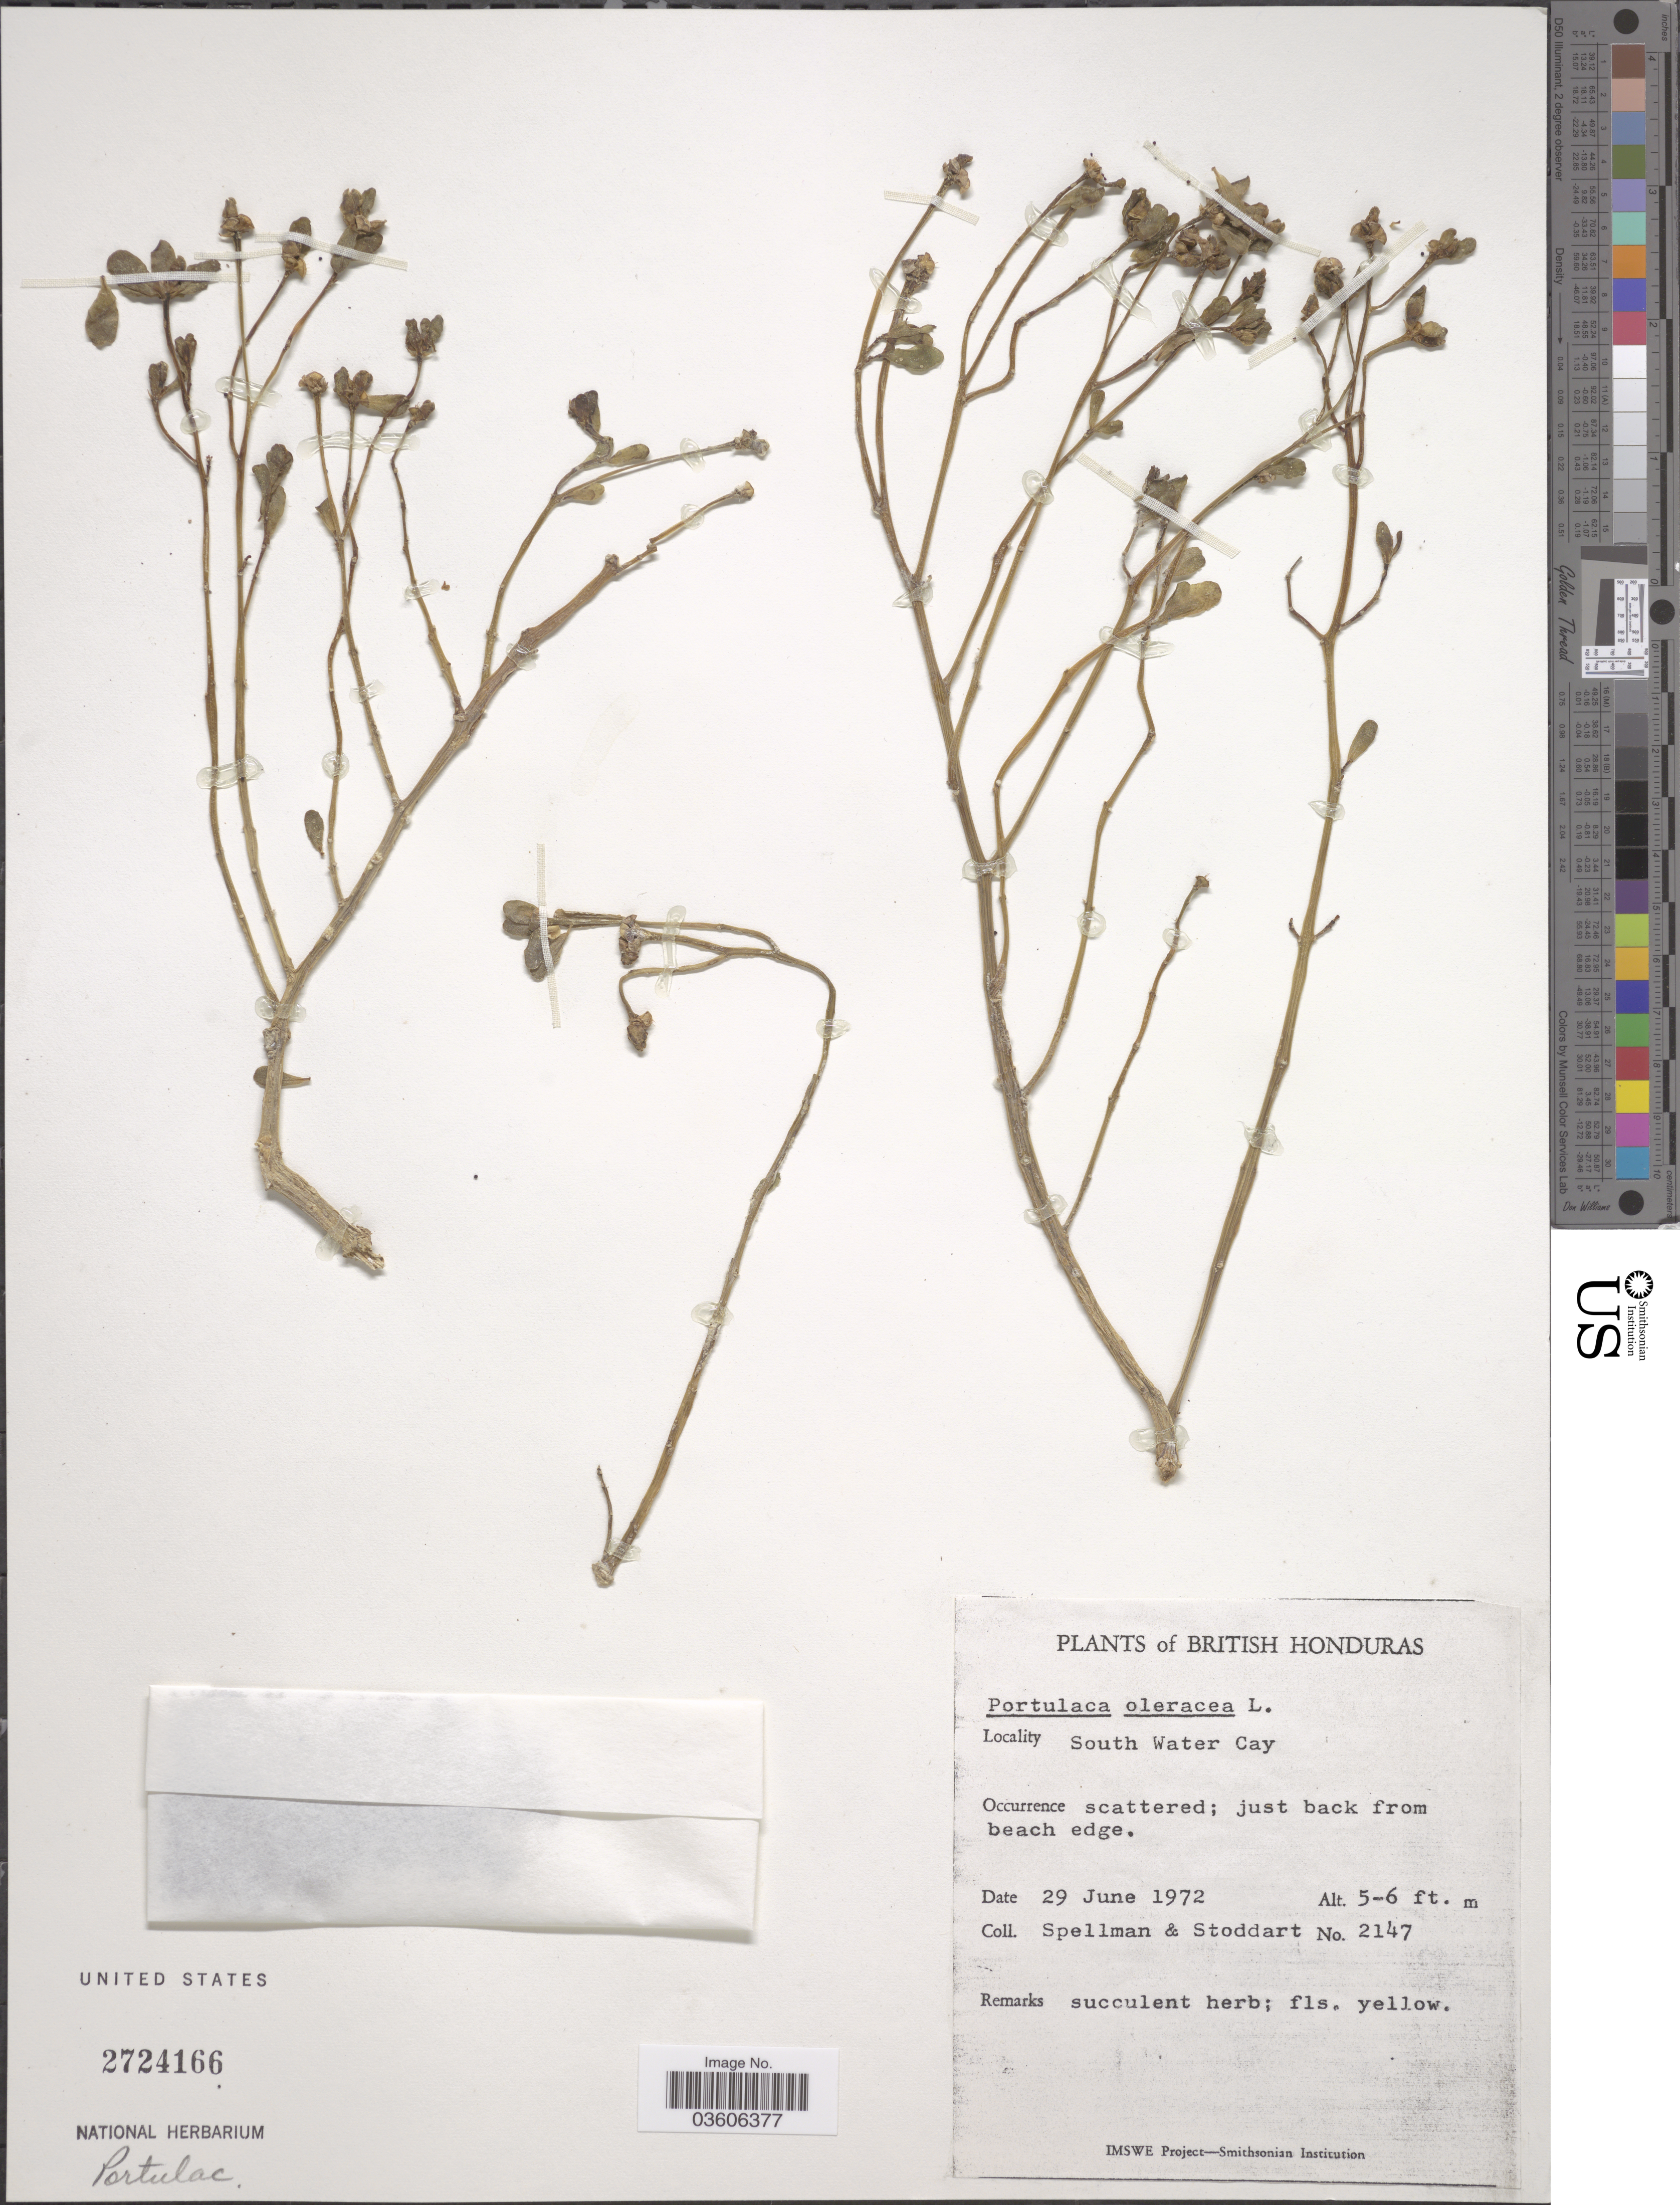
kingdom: Plantae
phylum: Tracheophyta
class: Magnoliopsida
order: Caryophyllales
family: Portulacaceae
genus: Portulaca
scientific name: Portulaca oleracea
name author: L.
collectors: Spellman, -- & -. Stoddart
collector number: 2147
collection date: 1972-06-29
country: Belize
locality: British Honduras. South Water Cay.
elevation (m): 2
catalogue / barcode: US 2724166